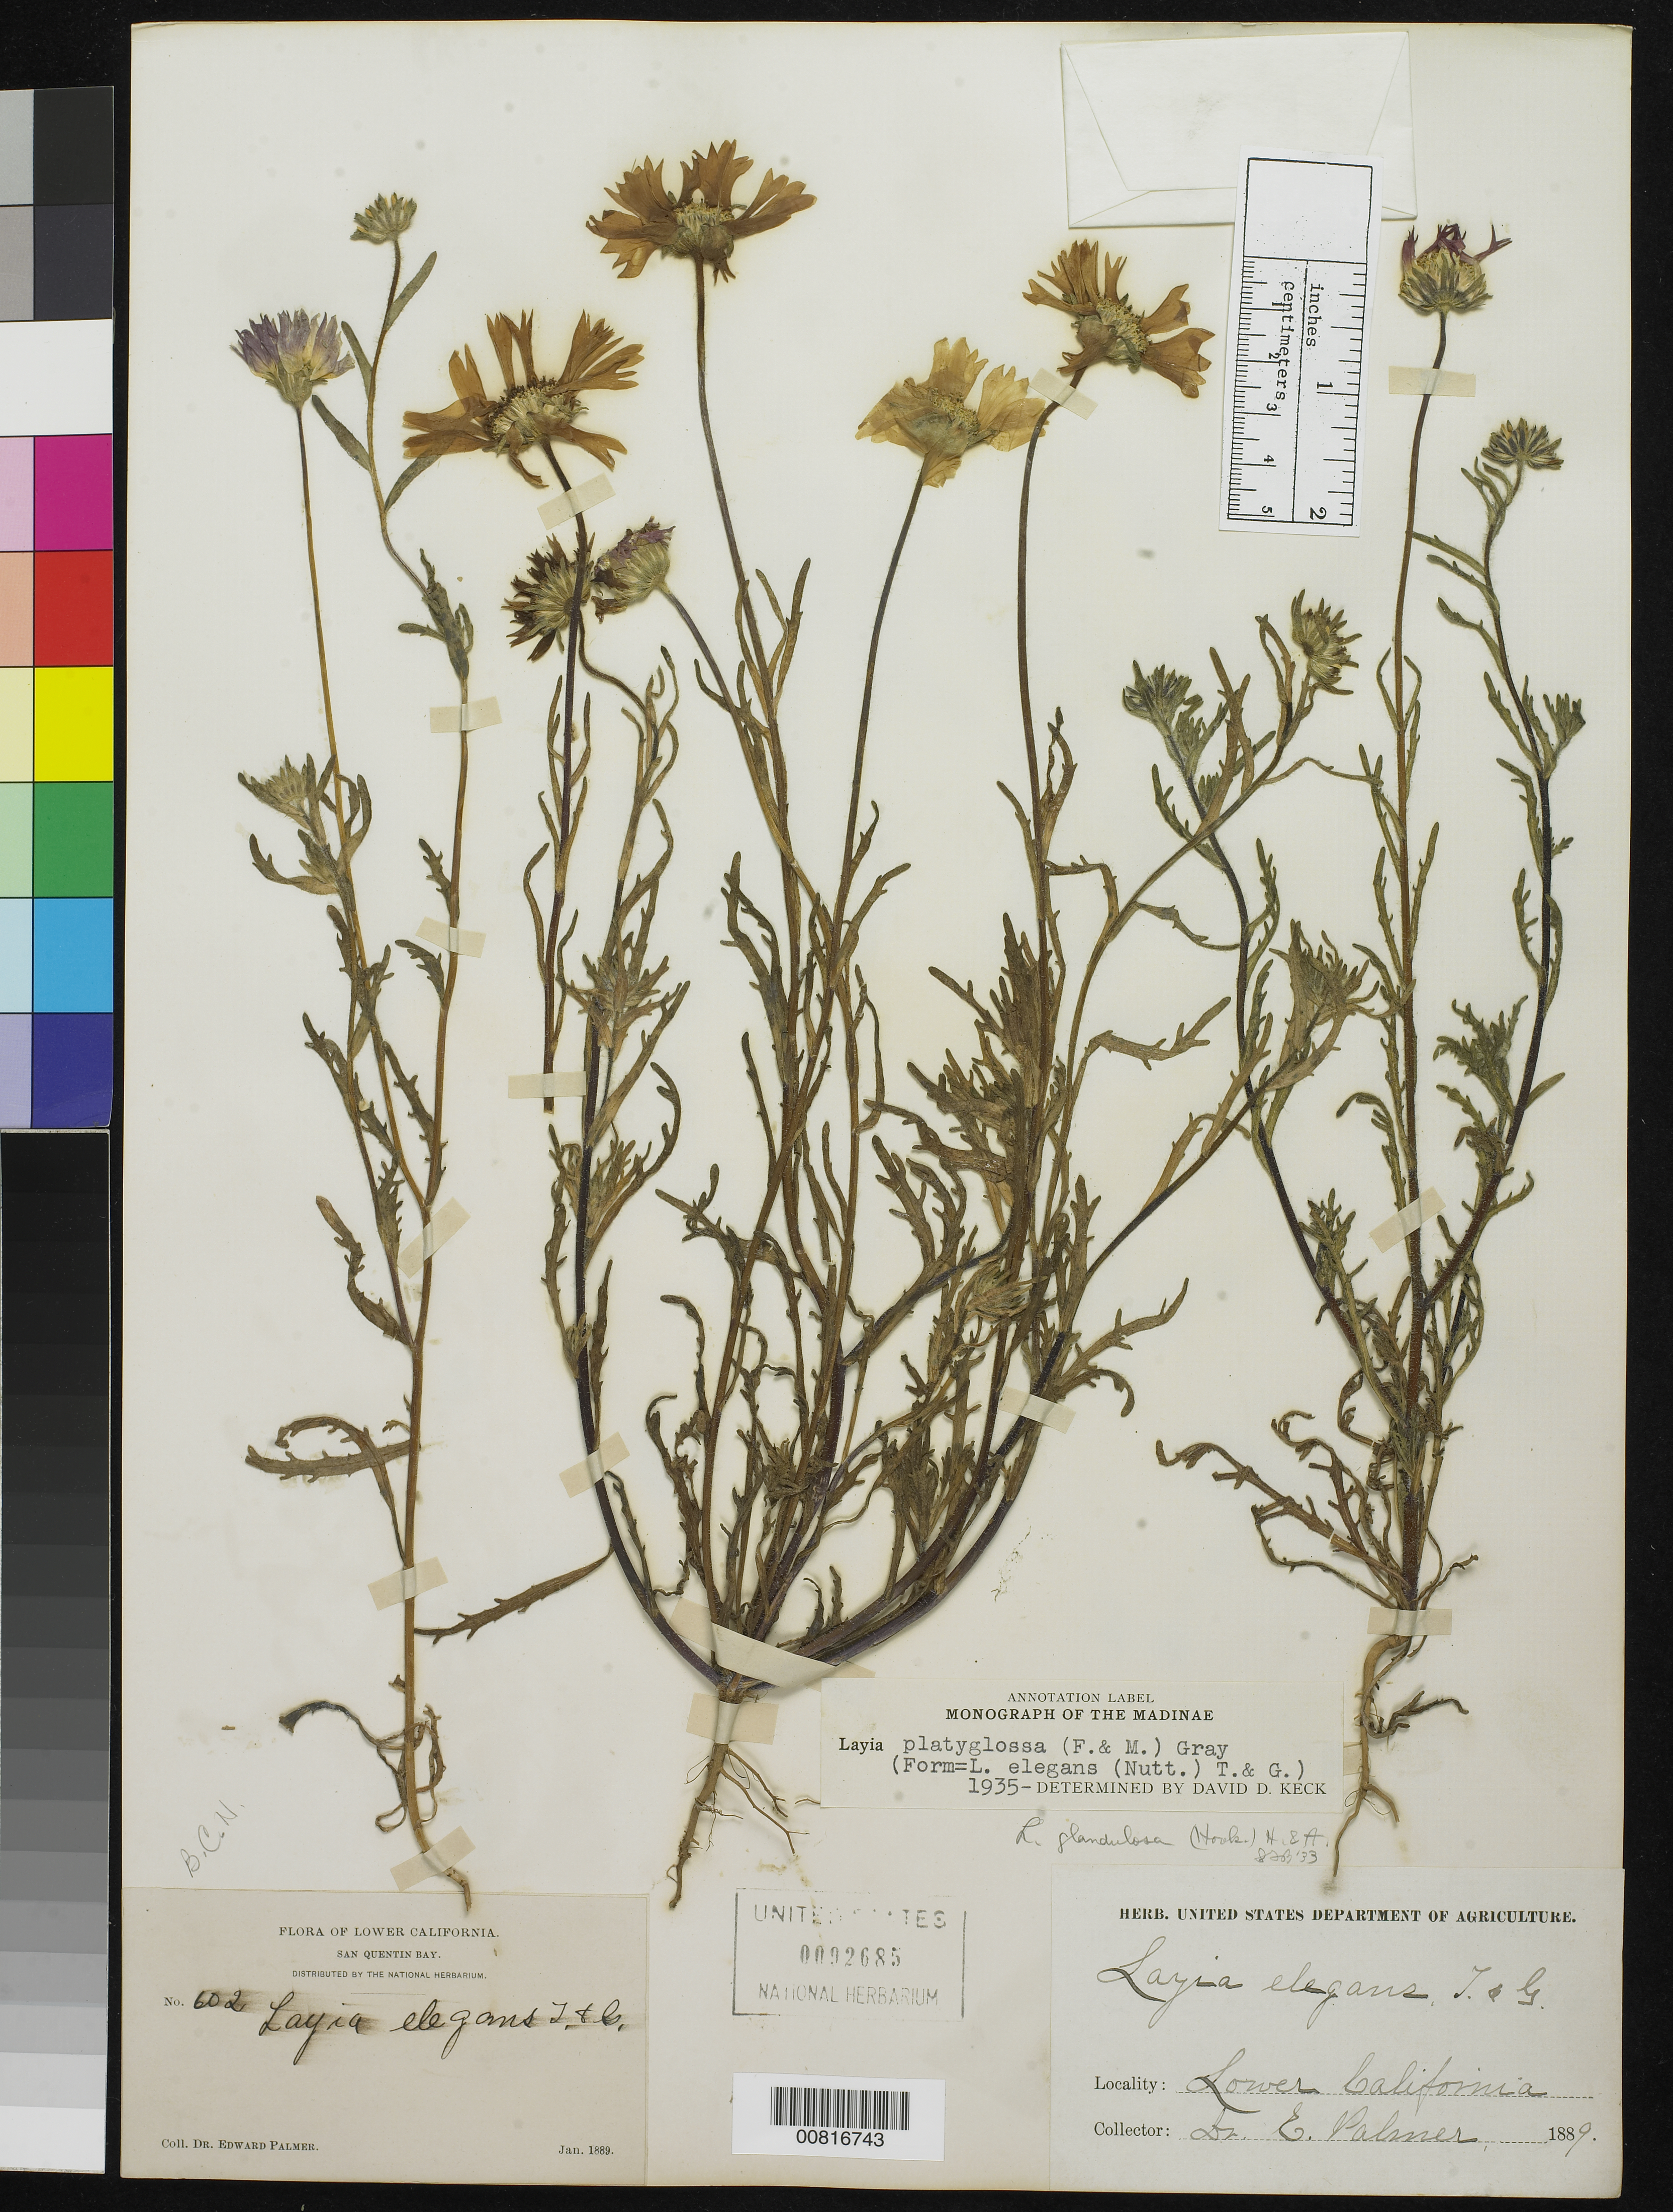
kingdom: Plantae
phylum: Tracheophyta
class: Magnoliopsida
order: Asterales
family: Asteraceae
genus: Layia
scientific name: Layia platyglossa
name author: (Fisch.) A. Gray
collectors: E. Palmer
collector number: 602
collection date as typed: Jan 1889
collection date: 1889-01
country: Mexico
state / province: Baja California Norte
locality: San Quentin Bay, Baja California Norte.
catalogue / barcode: US 92685